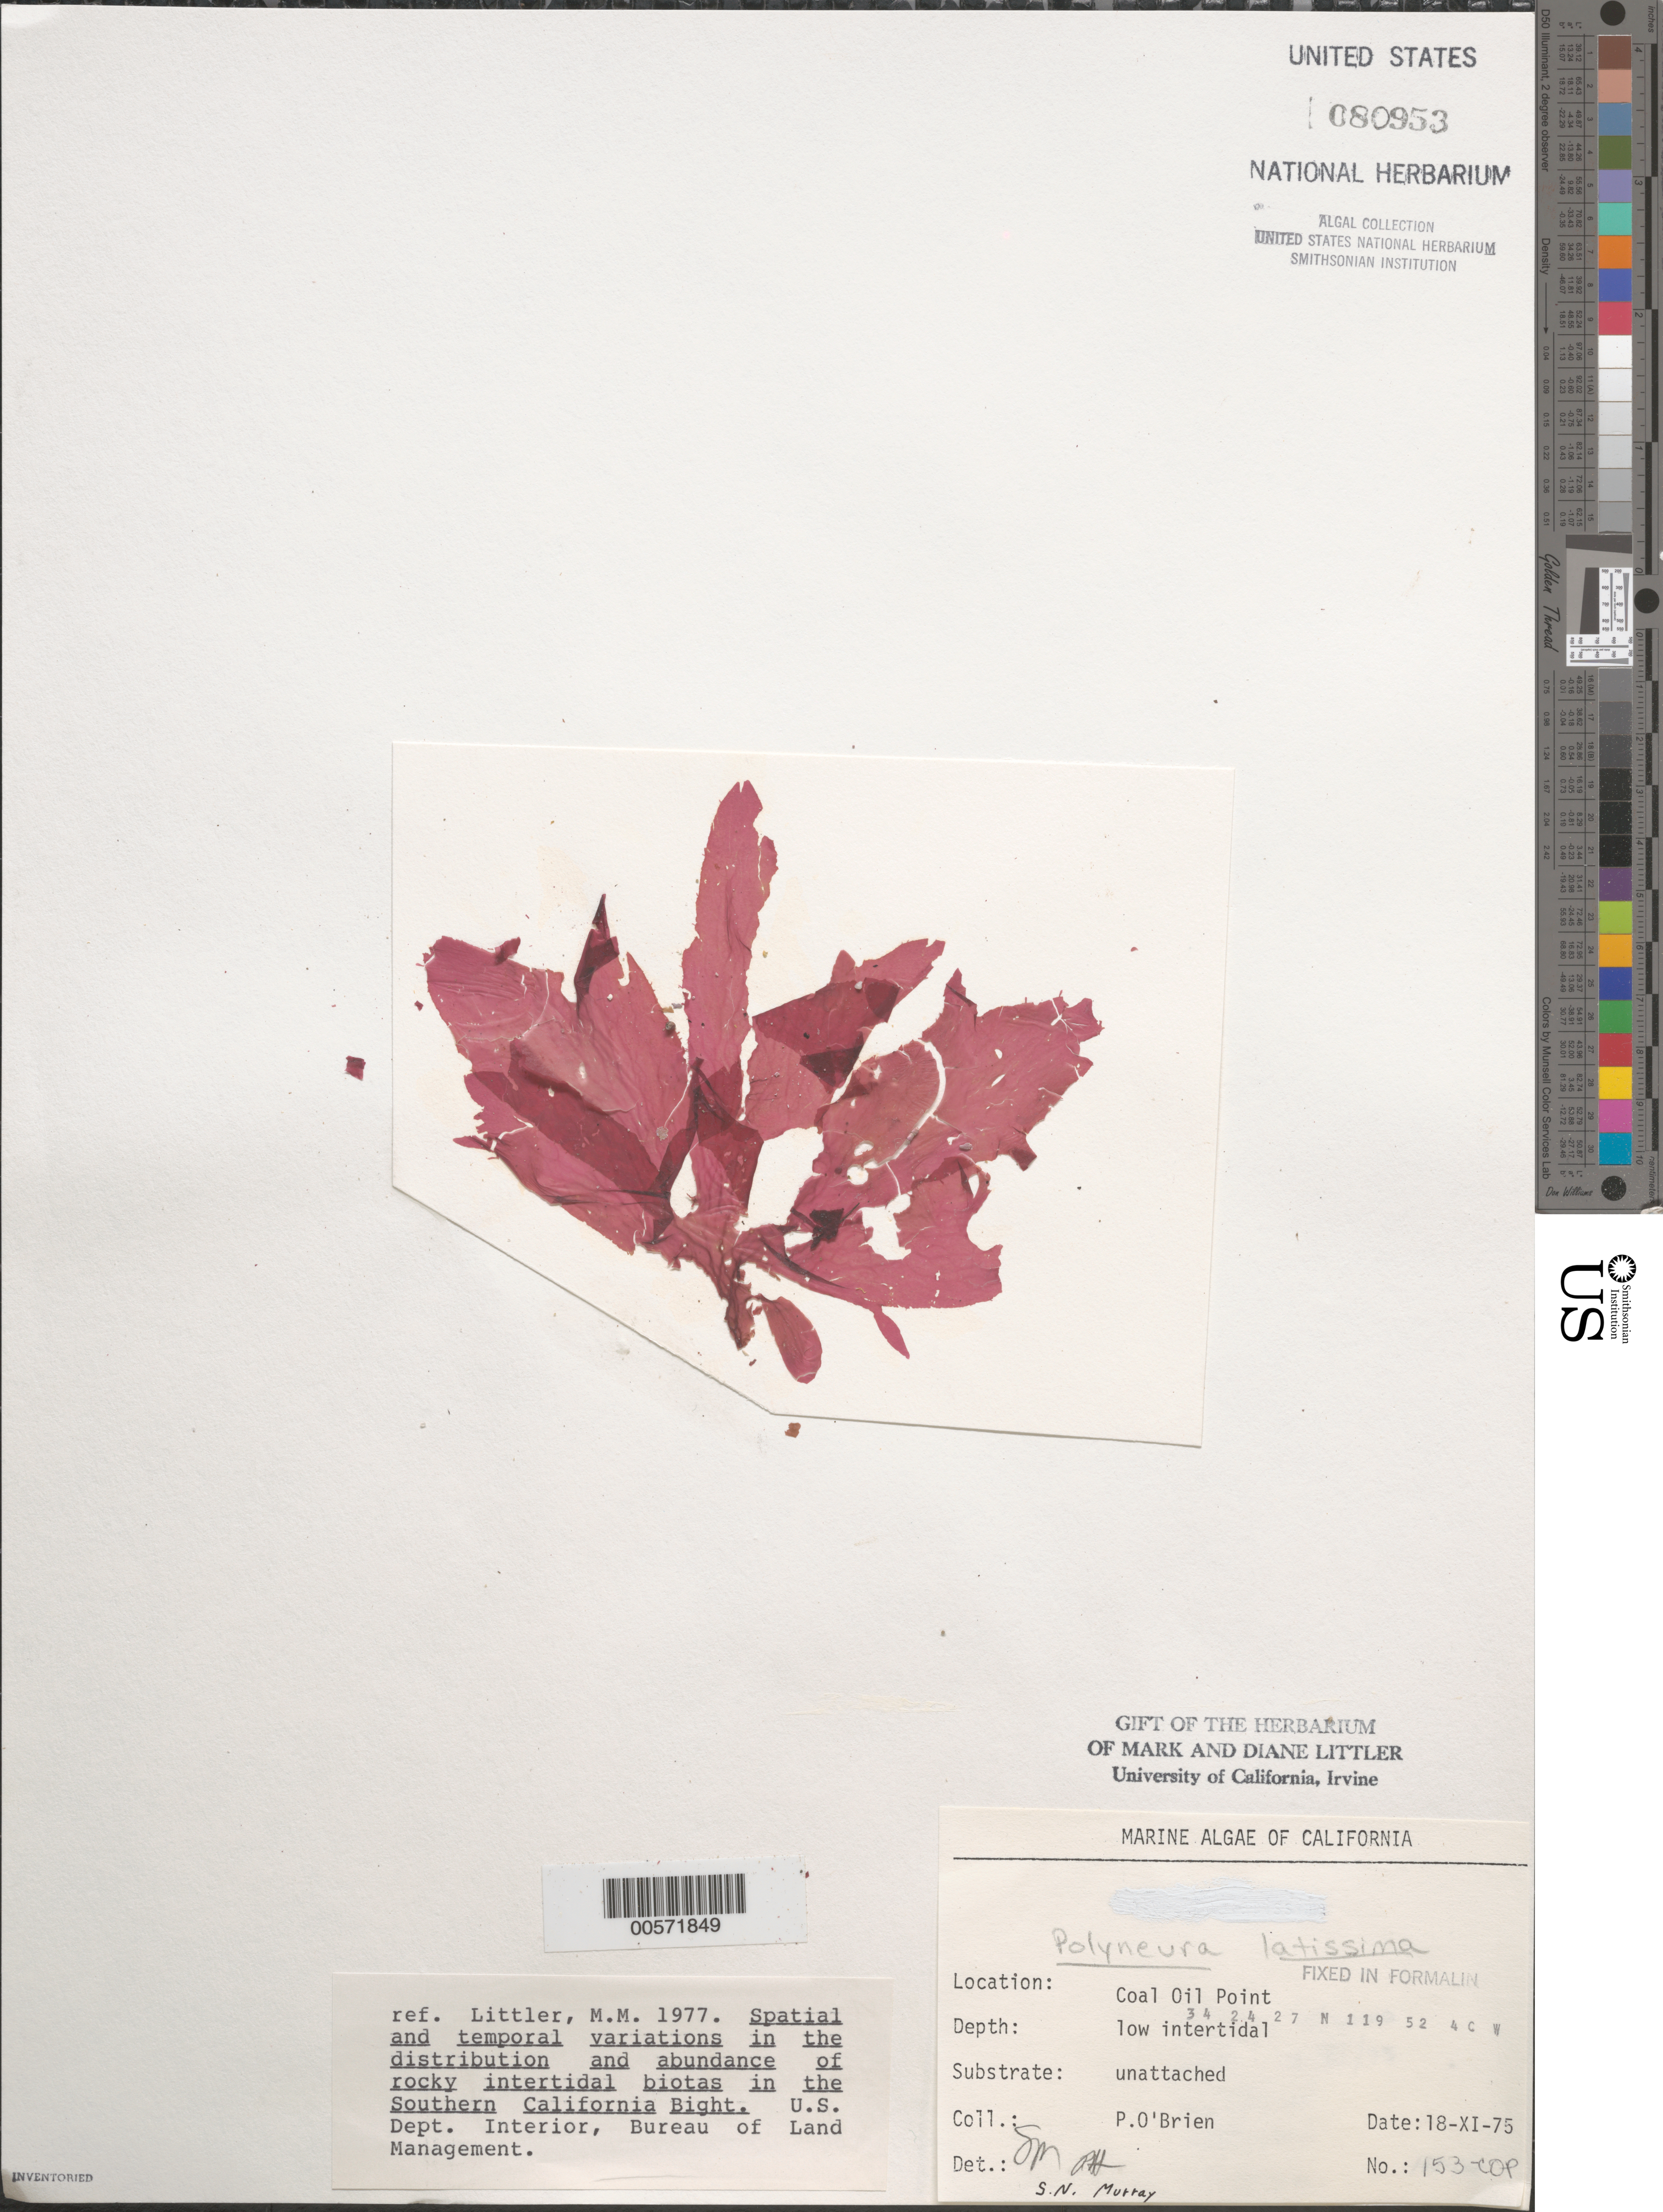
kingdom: Plantae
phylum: Rhodophyta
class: Florideophyceae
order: Ceramiales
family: Delesseriaceae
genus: Polyneura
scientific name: Polyneura latissima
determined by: Sims, Robert H.; Murray, S. N.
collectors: P. O'Brien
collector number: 153-cop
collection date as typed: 18 Nov 1975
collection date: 1975-11-18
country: United States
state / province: California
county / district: Santa Barbara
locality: Coal Oil Point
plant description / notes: BLM-SOCALBIGHT Rocky Intertidal Survey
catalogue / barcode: US 80953